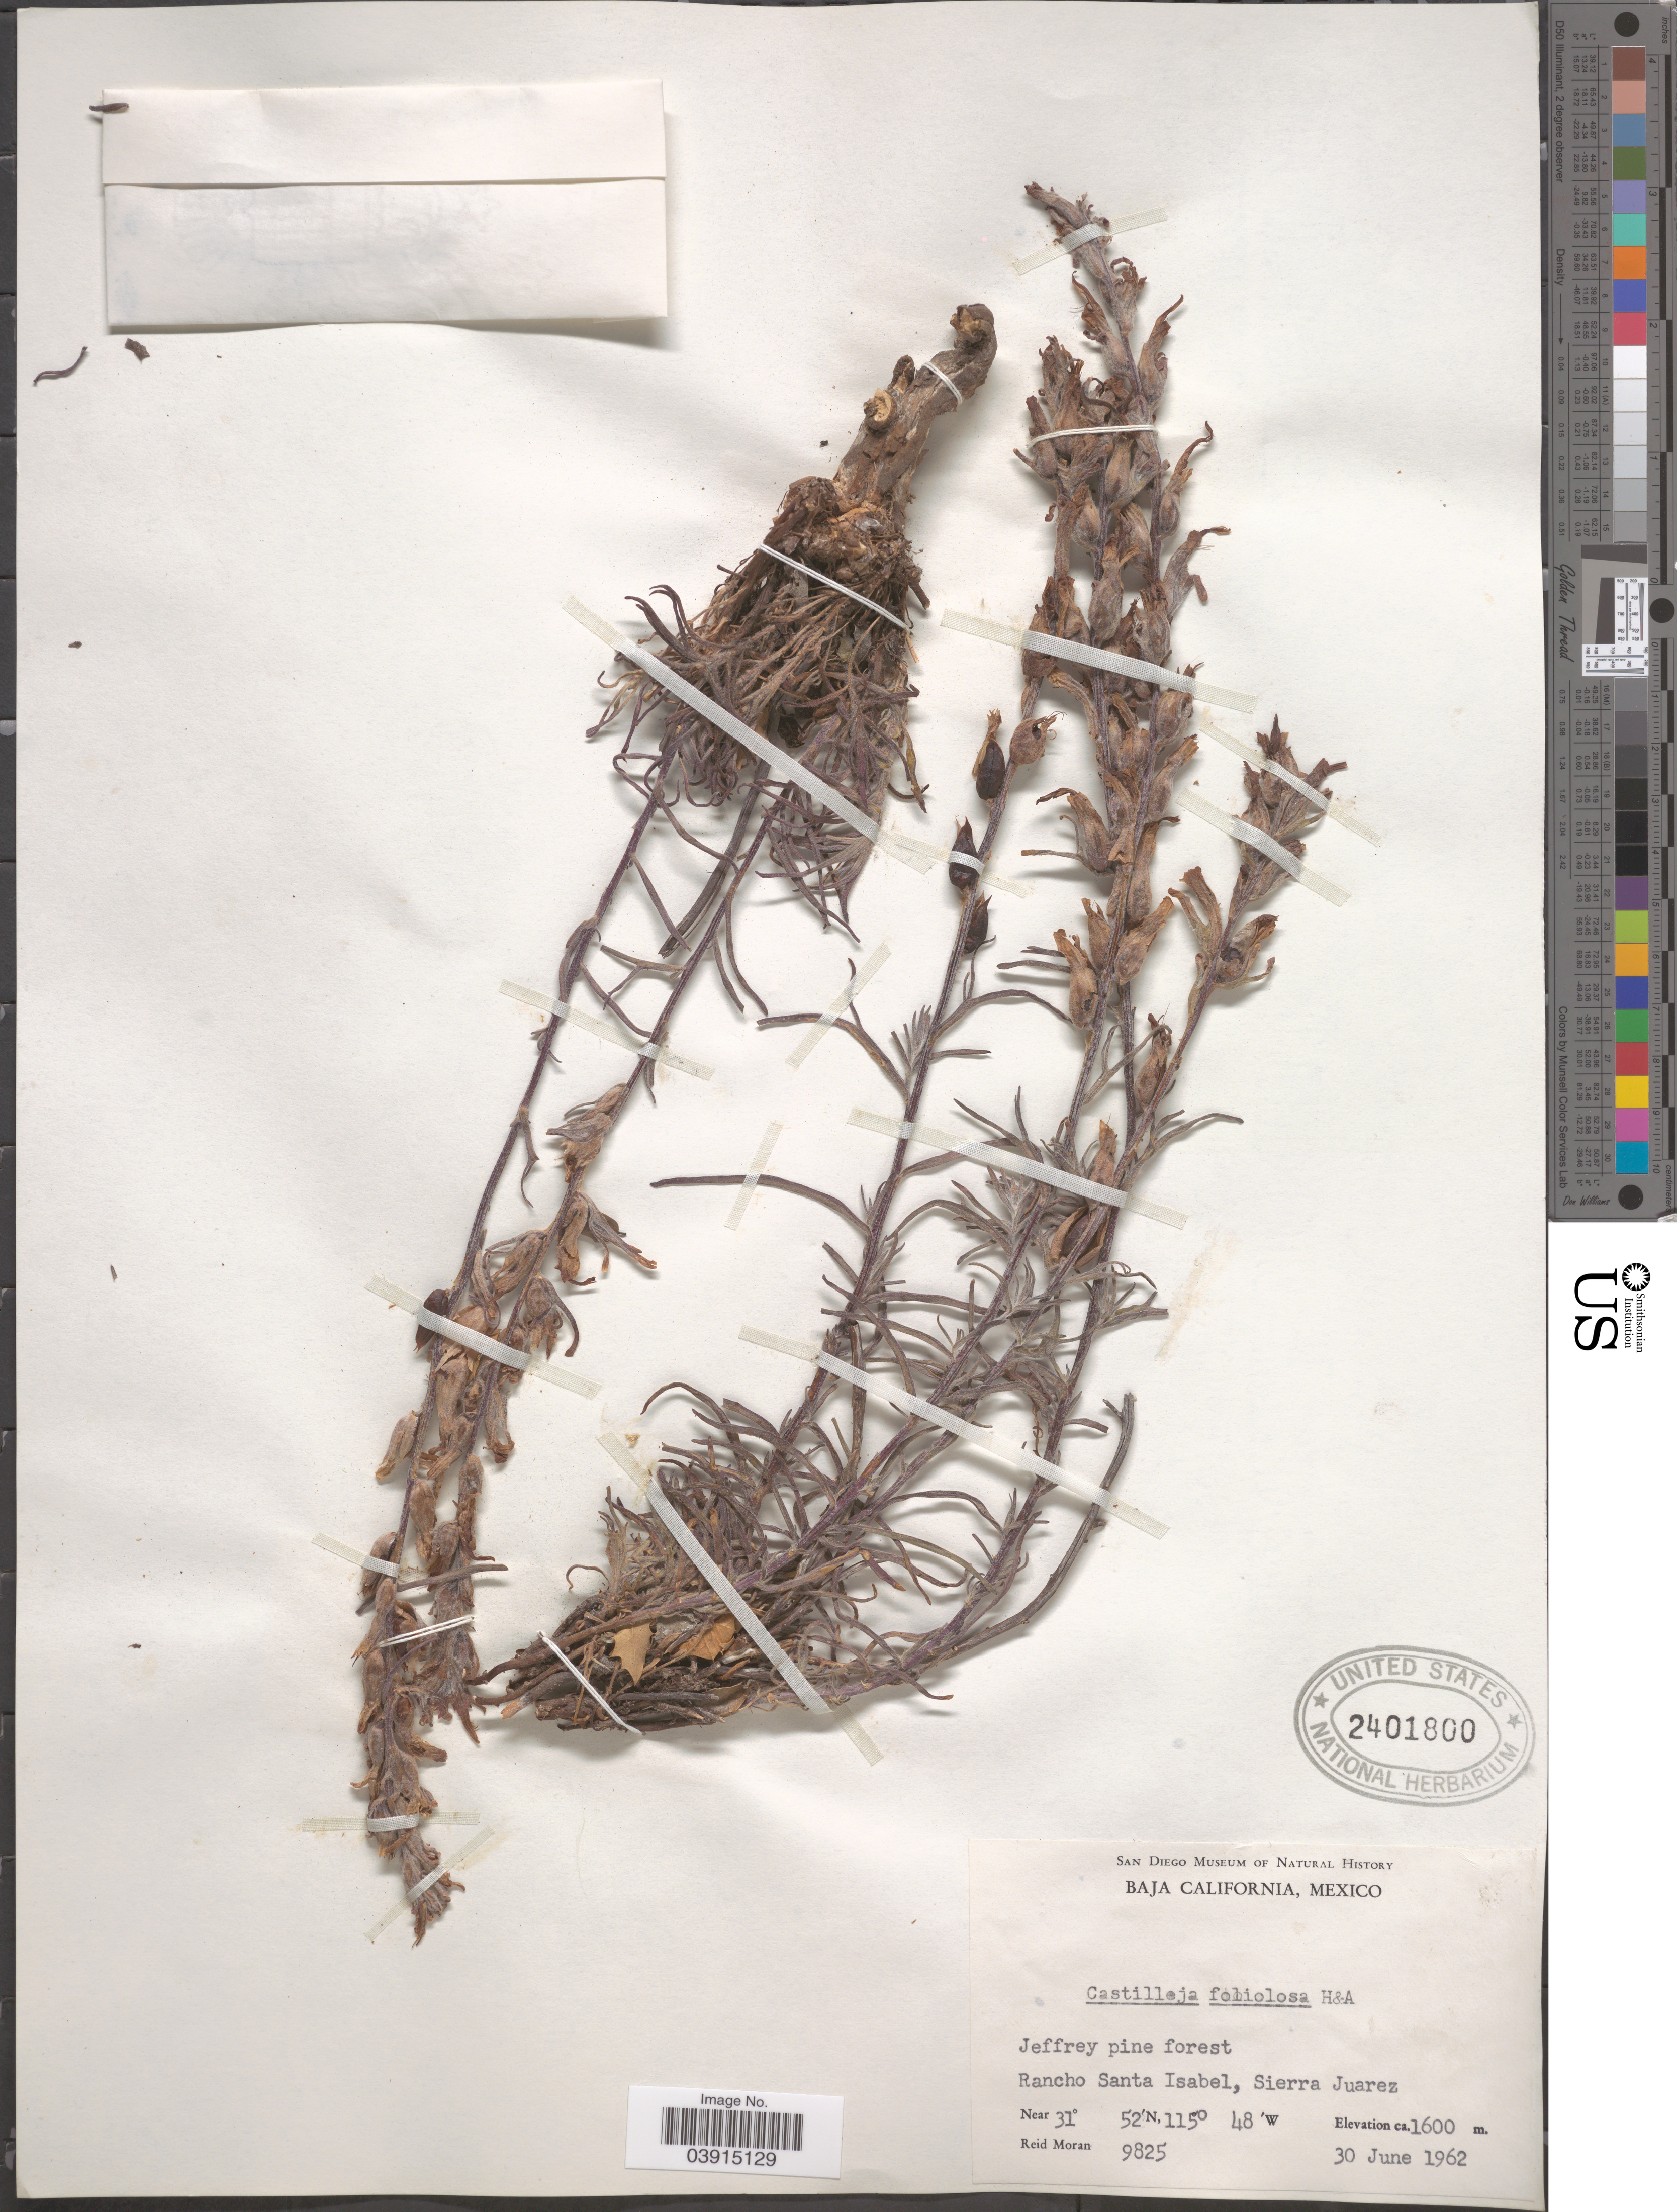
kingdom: Plantae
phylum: Tracheophyta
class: Magnoliopsida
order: Lamiales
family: Orobanchaceae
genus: Castilleja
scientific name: Castilleja foliolosa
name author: Hook. f.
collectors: R. Moran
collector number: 9825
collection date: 1962-06-30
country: Mexico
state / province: Baja California Norte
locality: Jeffrey pine forest. Rancho Santa Isabel, Sierra Juarez.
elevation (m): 1600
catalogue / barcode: US 2401800